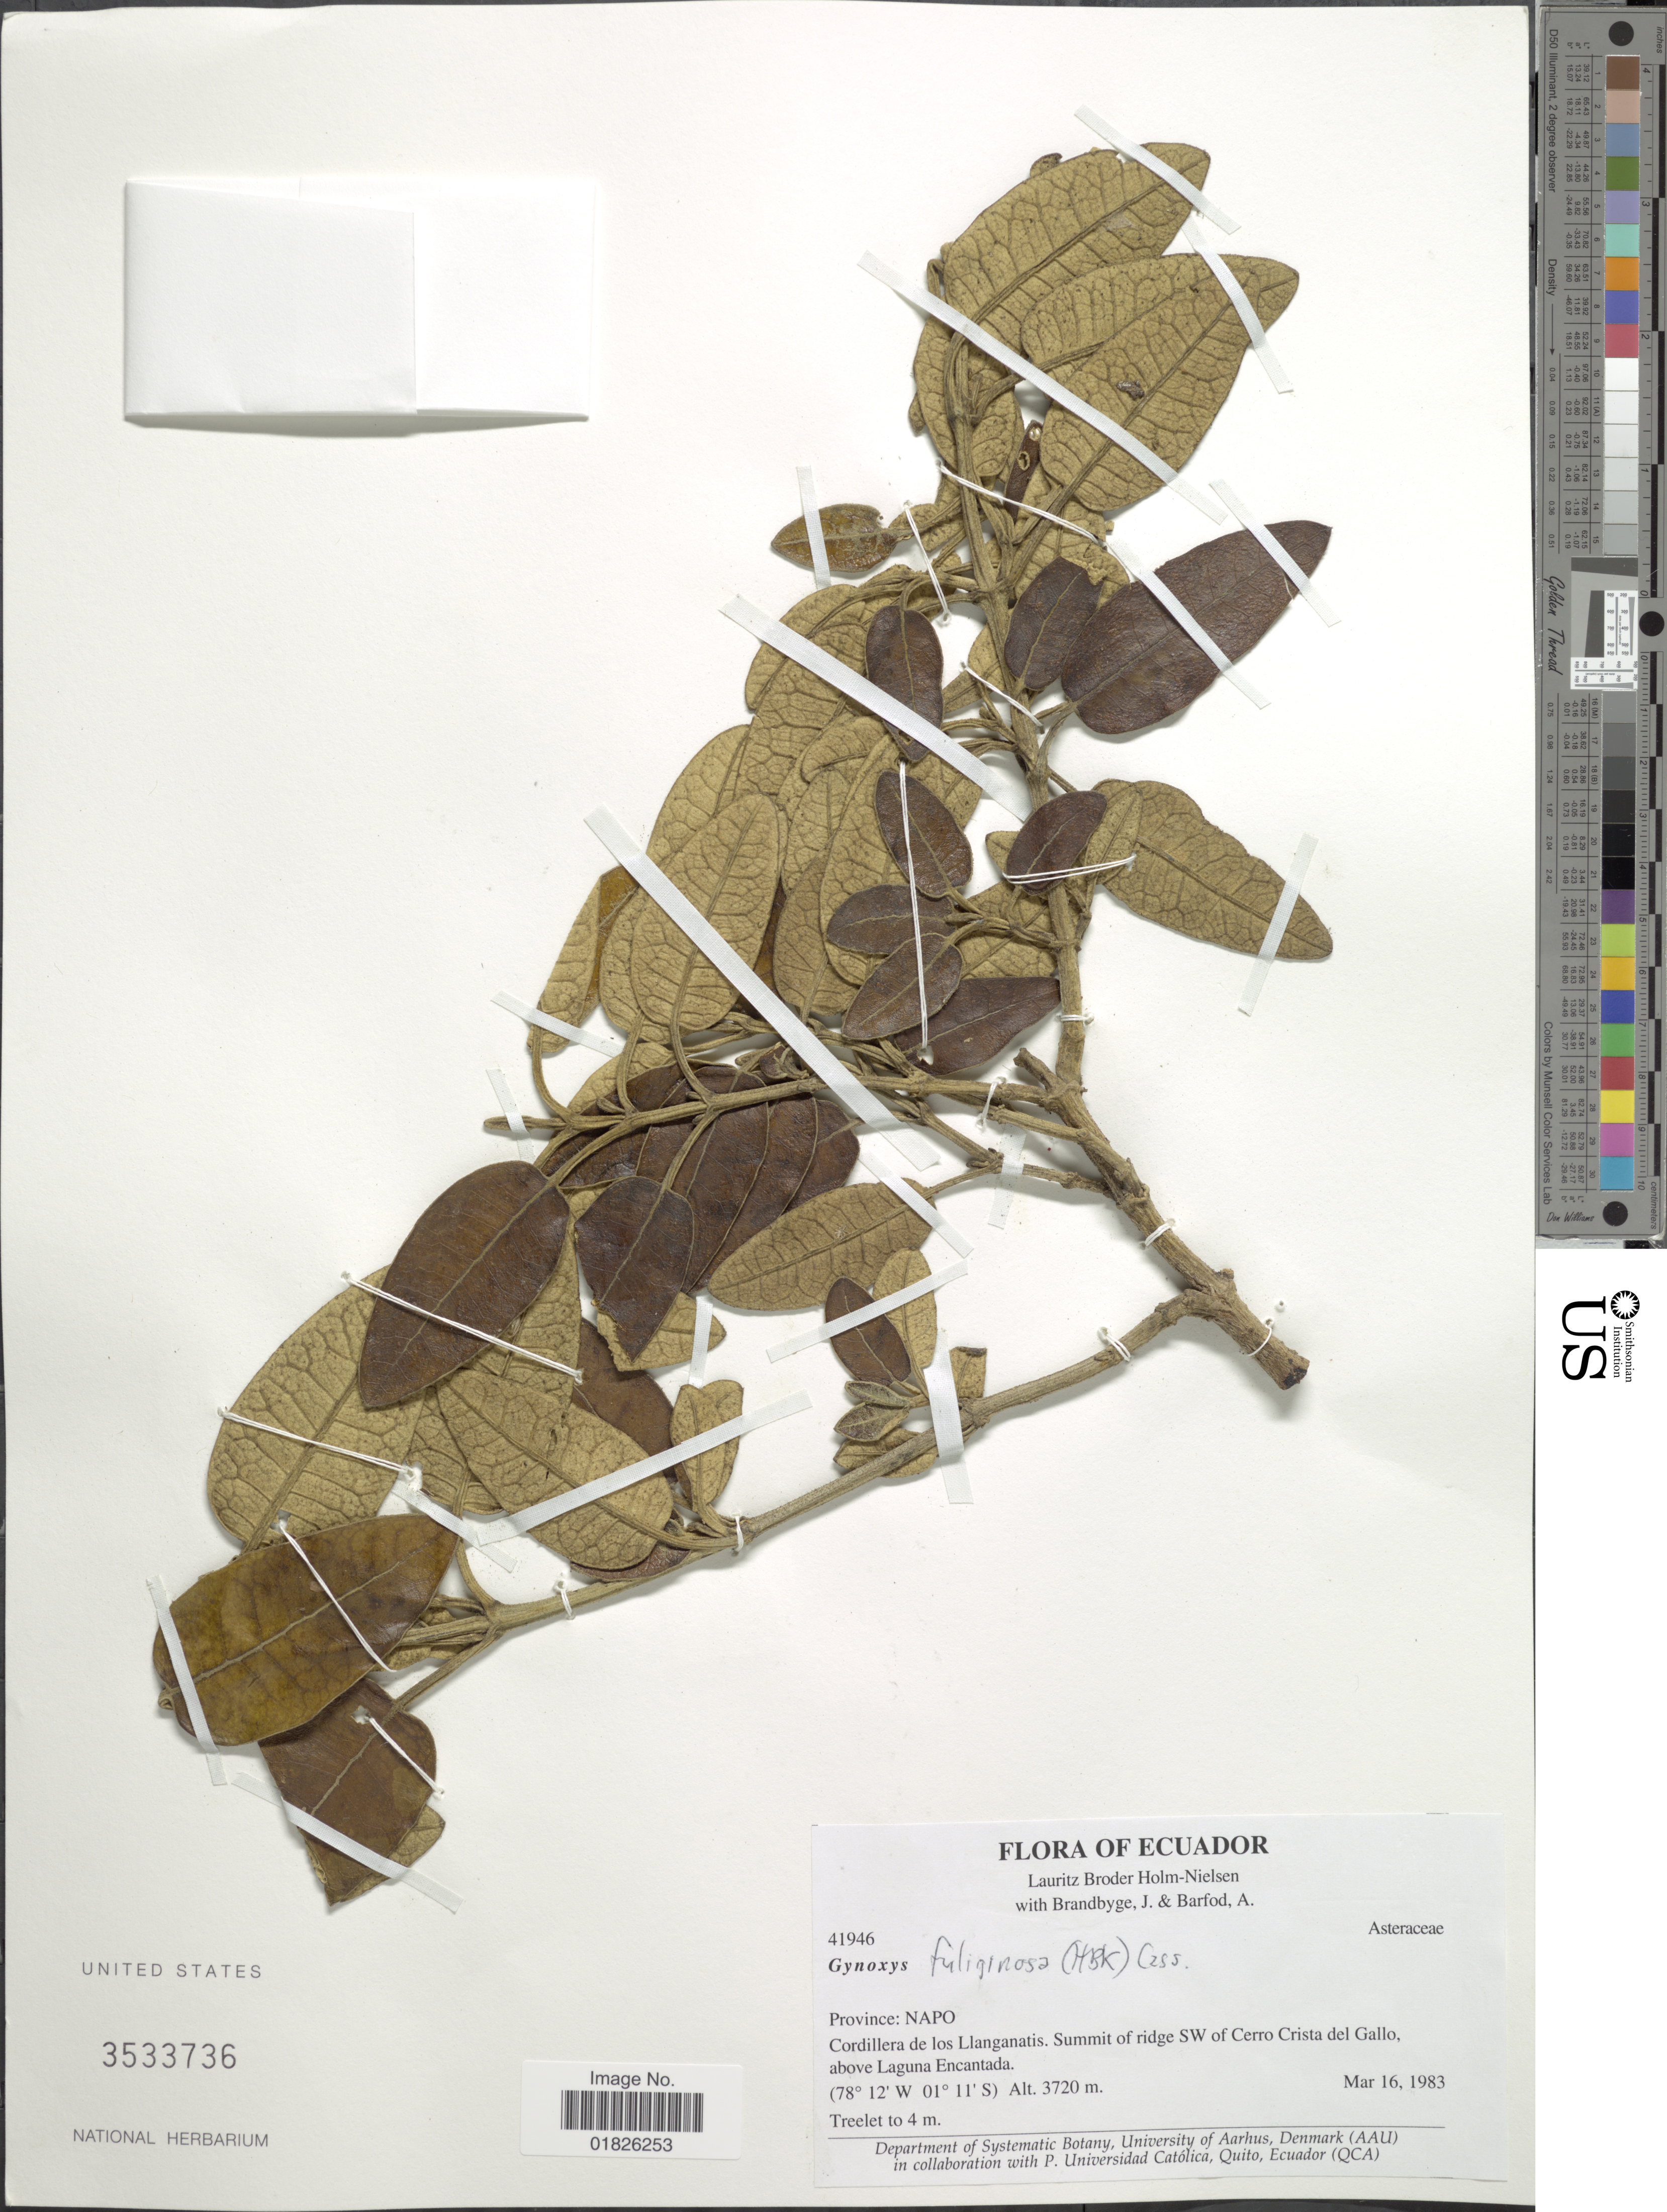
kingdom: Plantae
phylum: Tracheophyta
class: Magnoliopsida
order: Asterales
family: Asteraceae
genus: Gynoxys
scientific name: Gynoxys fuliginosa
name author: Cass.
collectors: L. B. Holm-Nielsen, J. Brandbyge & A. Barfod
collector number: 41946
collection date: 1983-03-16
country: Ecuador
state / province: Napo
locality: Cordillera de los Llanganatis, Summit of ridges SW of Cerro Crista del Gallo, above Laguna Encantada.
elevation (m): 3720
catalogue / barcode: US 3533736